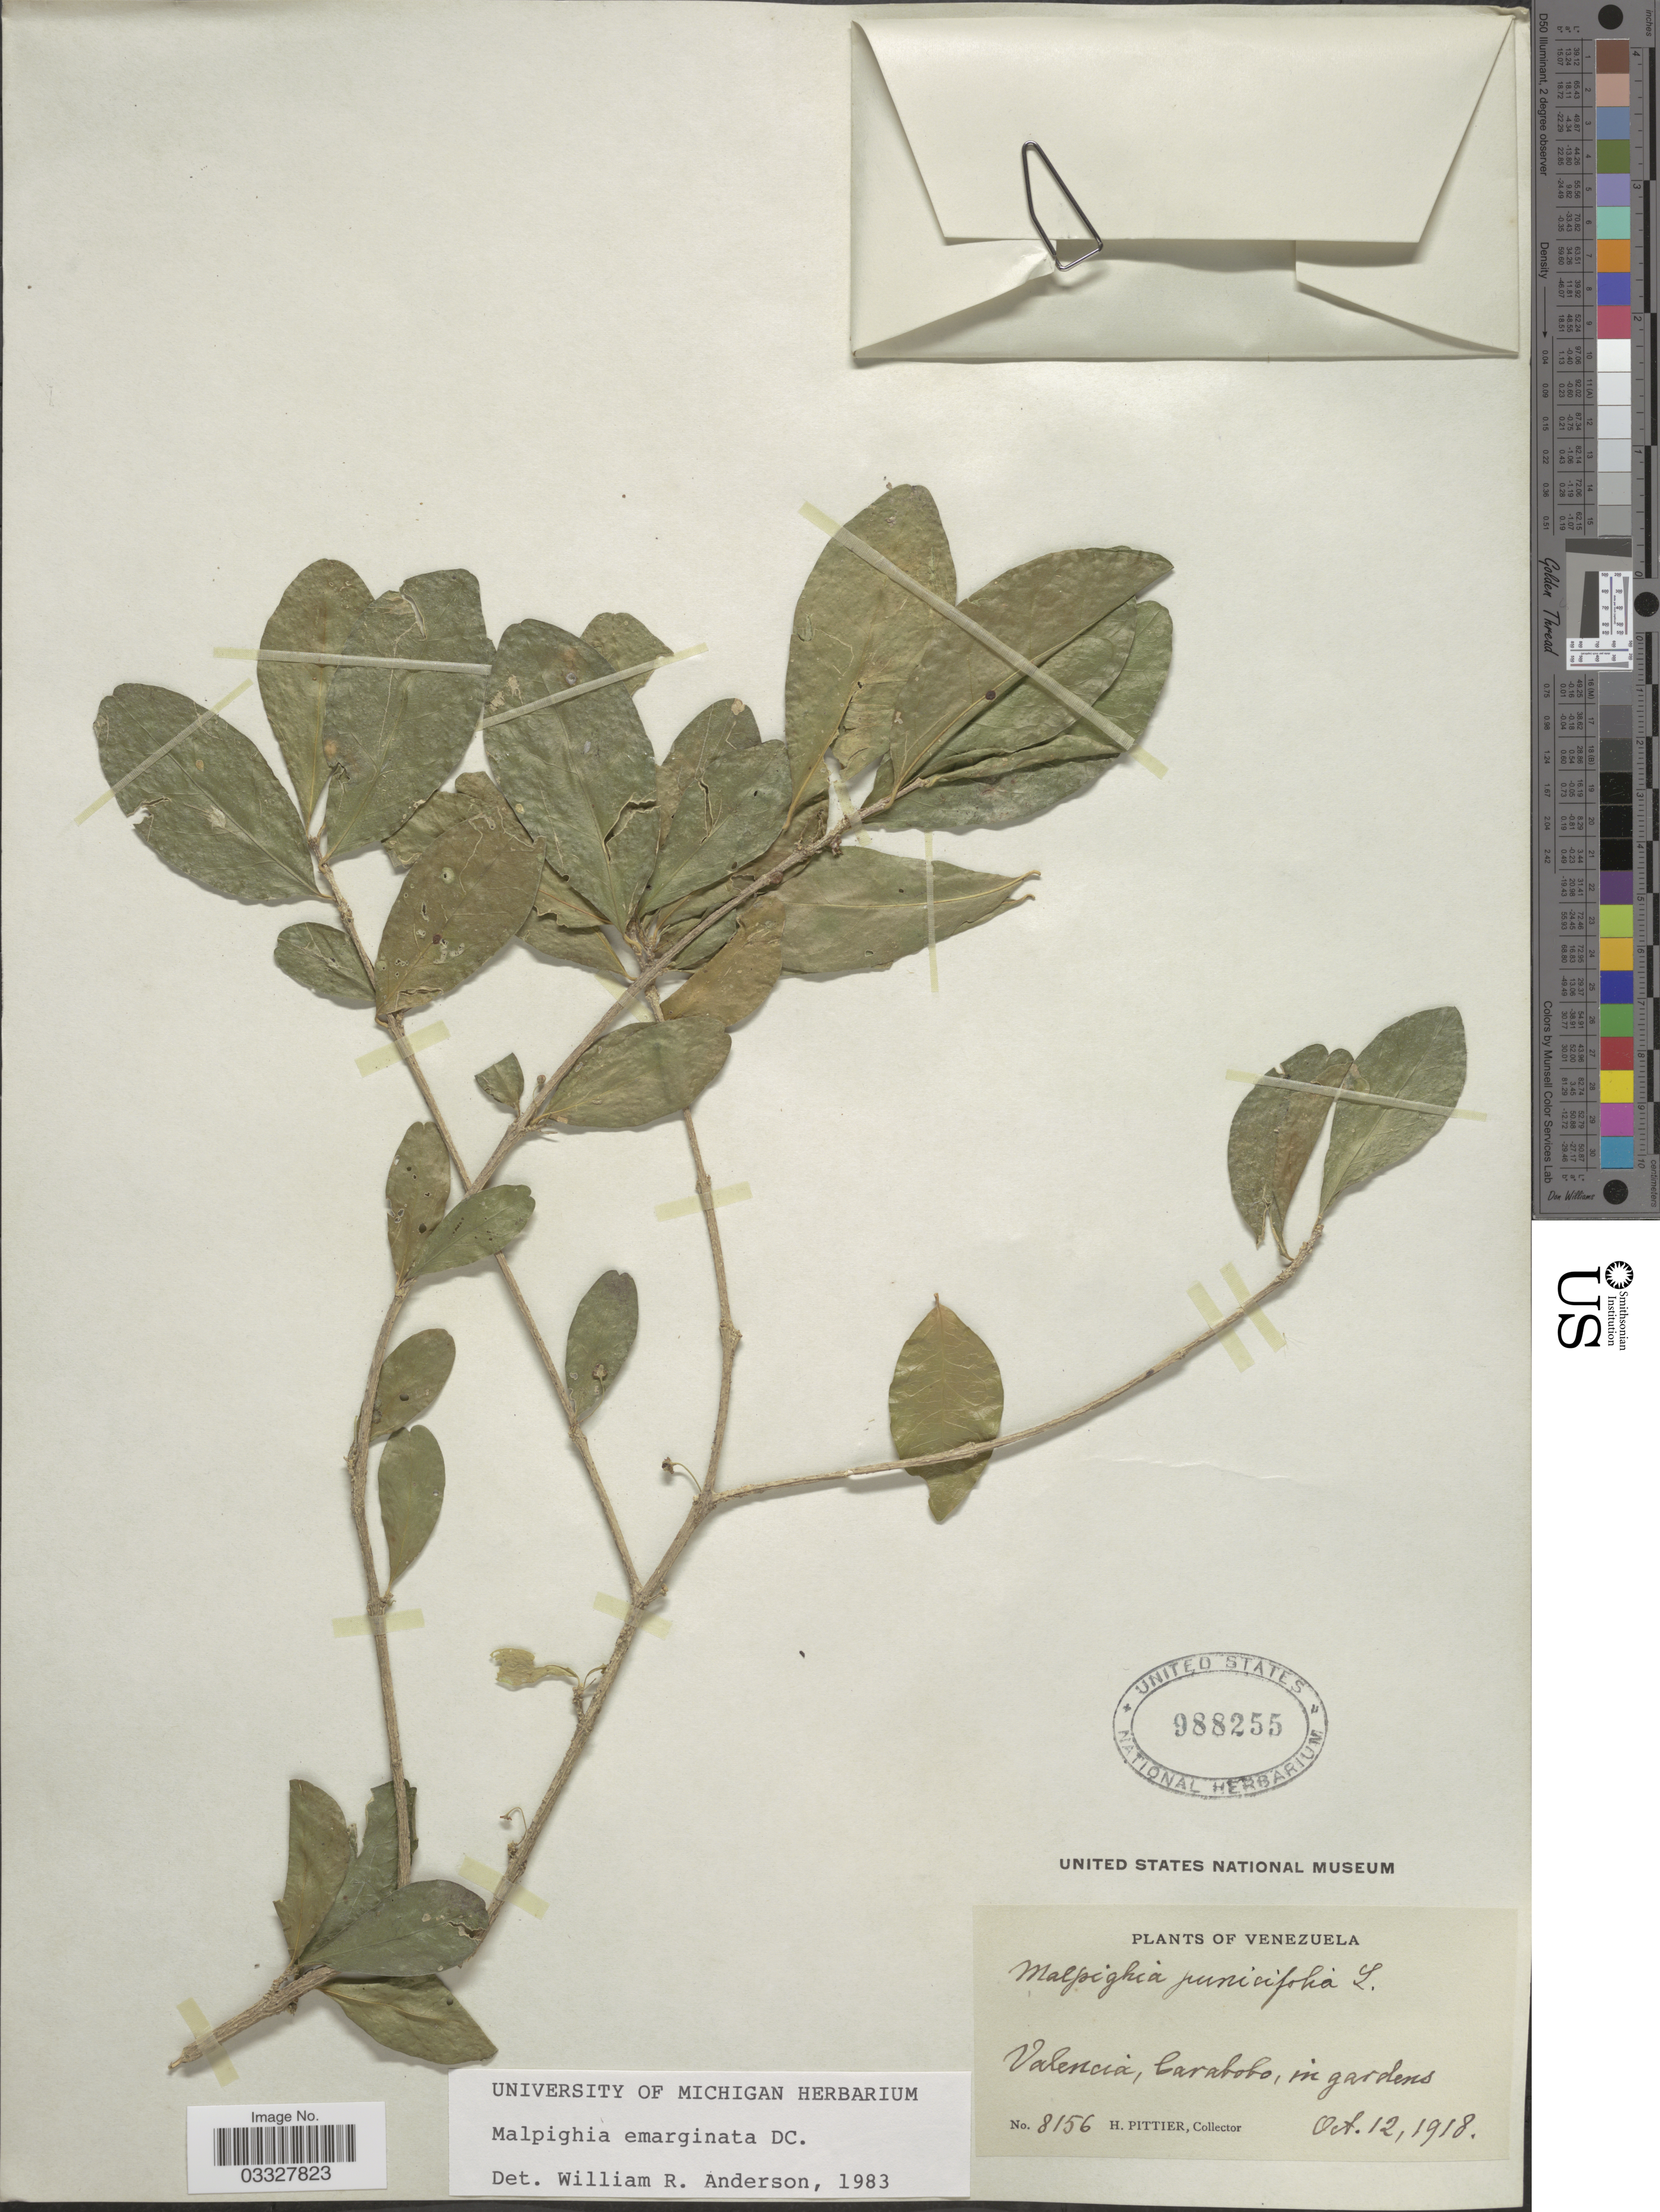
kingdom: Plantae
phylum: Tracheophyta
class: Magnoliopsida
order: Malpighiales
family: Malpighiaceae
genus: Malpighia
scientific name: Malpighia emarginata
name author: DC.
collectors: H. F. Pittier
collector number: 8156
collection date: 1918-10-12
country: Venezuela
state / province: Carabobo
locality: Valencia, in gardens.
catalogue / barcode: US 988255